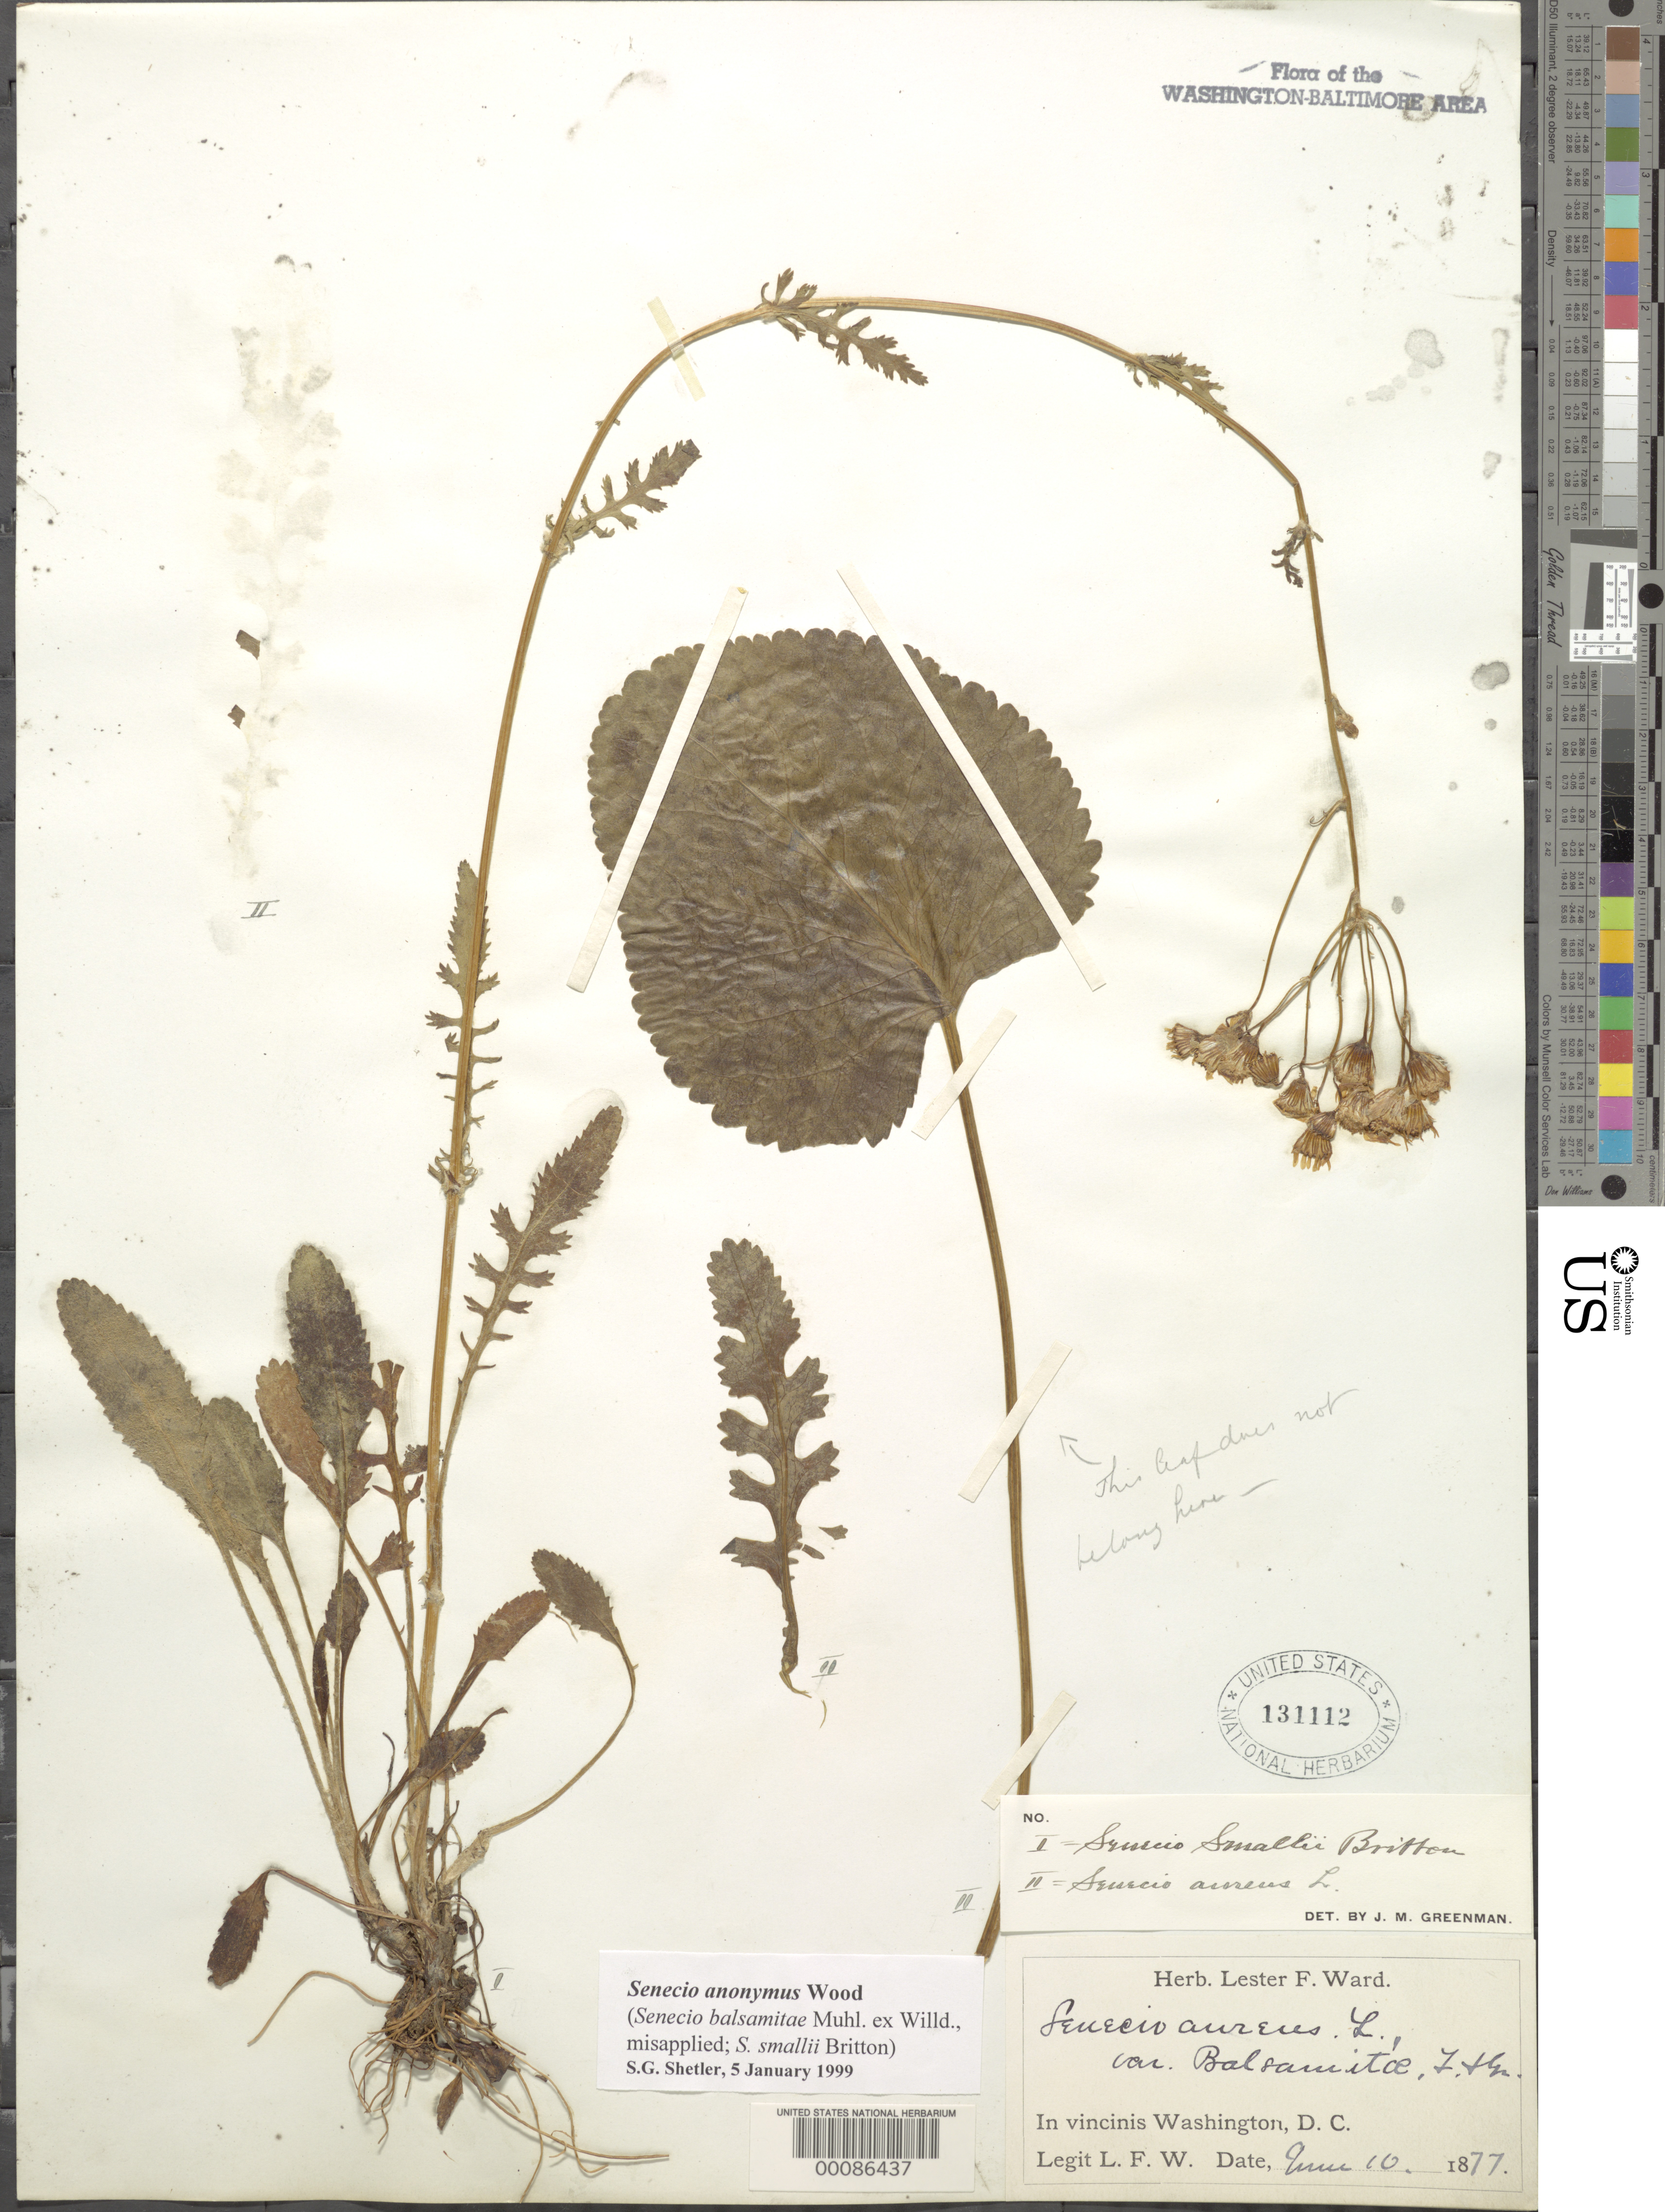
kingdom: Plantae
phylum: Tracheophyta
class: Magnoliopsida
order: Asterales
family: Asteraceae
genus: Packera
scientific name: Packera anonyma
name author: (Alph. Wood) W.A. Weber & Á. Löve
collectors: L. F. Ward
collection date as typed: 10 Jun 1877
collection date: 1877-06-10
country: United States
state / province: District of Columbia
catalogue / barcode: US 131112